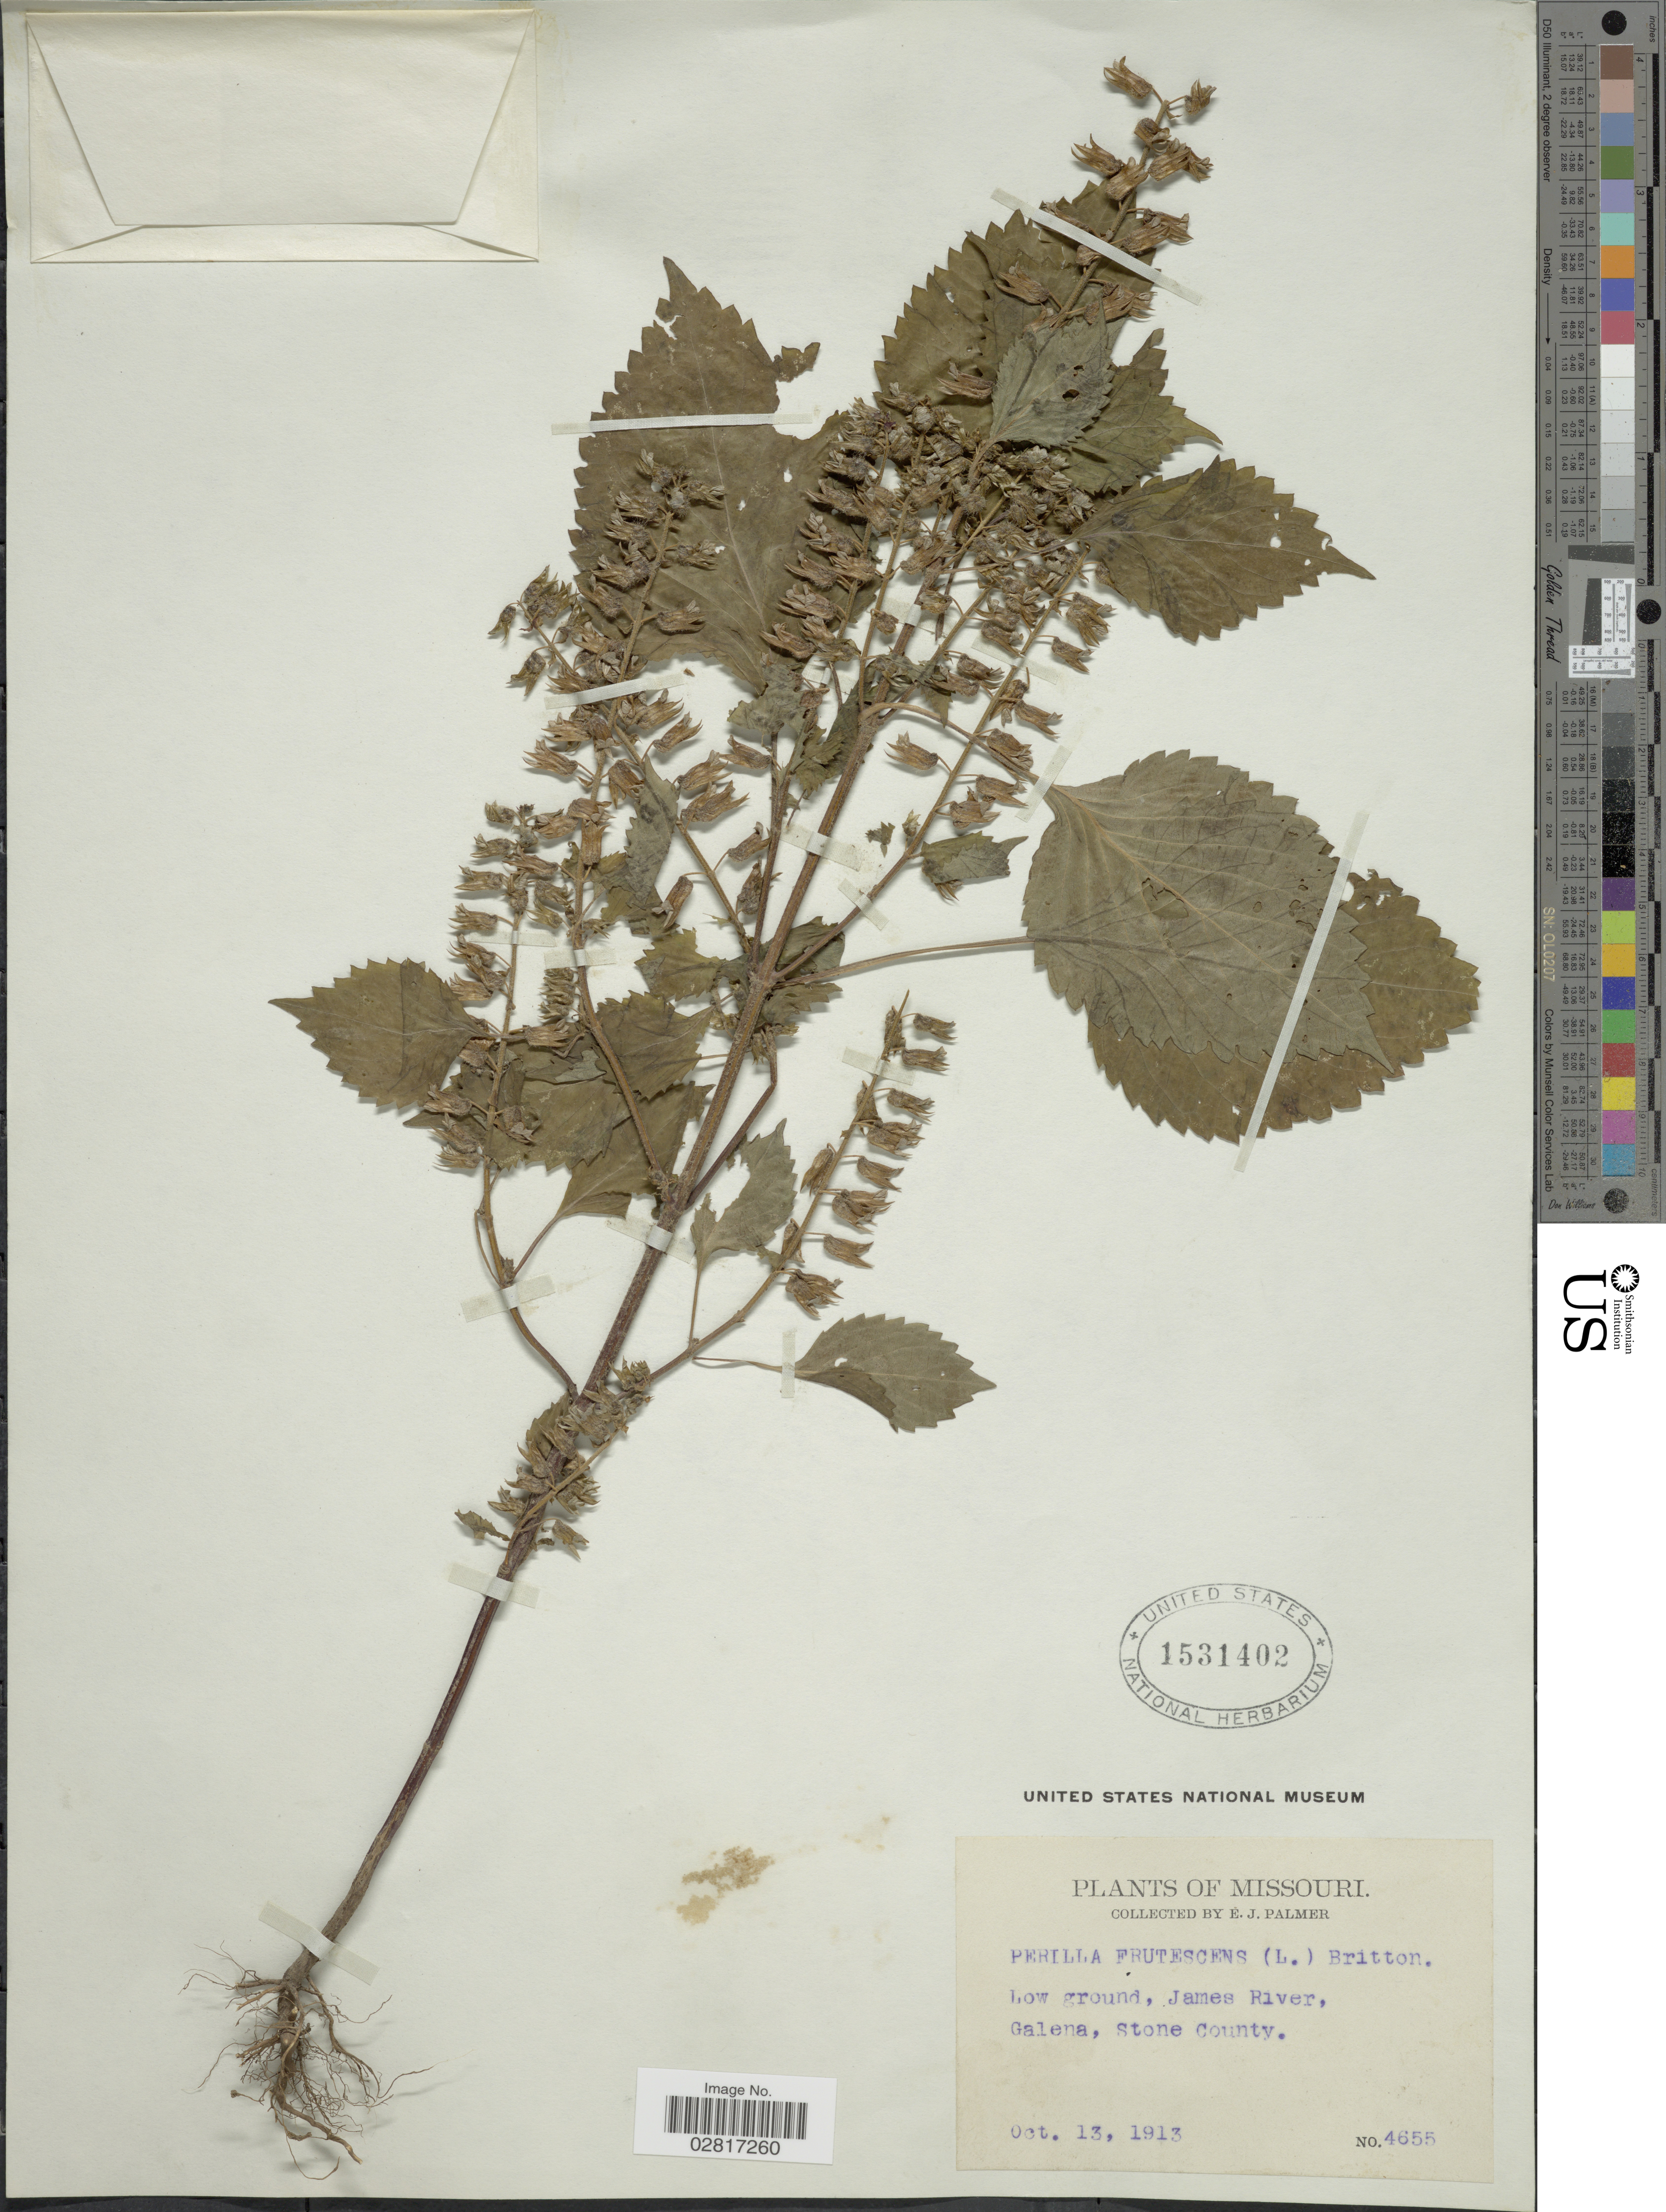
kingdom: Plantae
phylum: Tracheophyta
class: Magnoliopsida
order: Lamiales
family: Lamiaceae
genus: Perilla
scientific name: Perilla frutescens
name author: (L.) Britton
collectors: E. J. Palmer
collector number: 4655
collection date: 1913-10-13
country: United States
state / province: Missouri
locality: Low ground, James River, Galena, Stone County.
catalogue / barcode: US 1531402